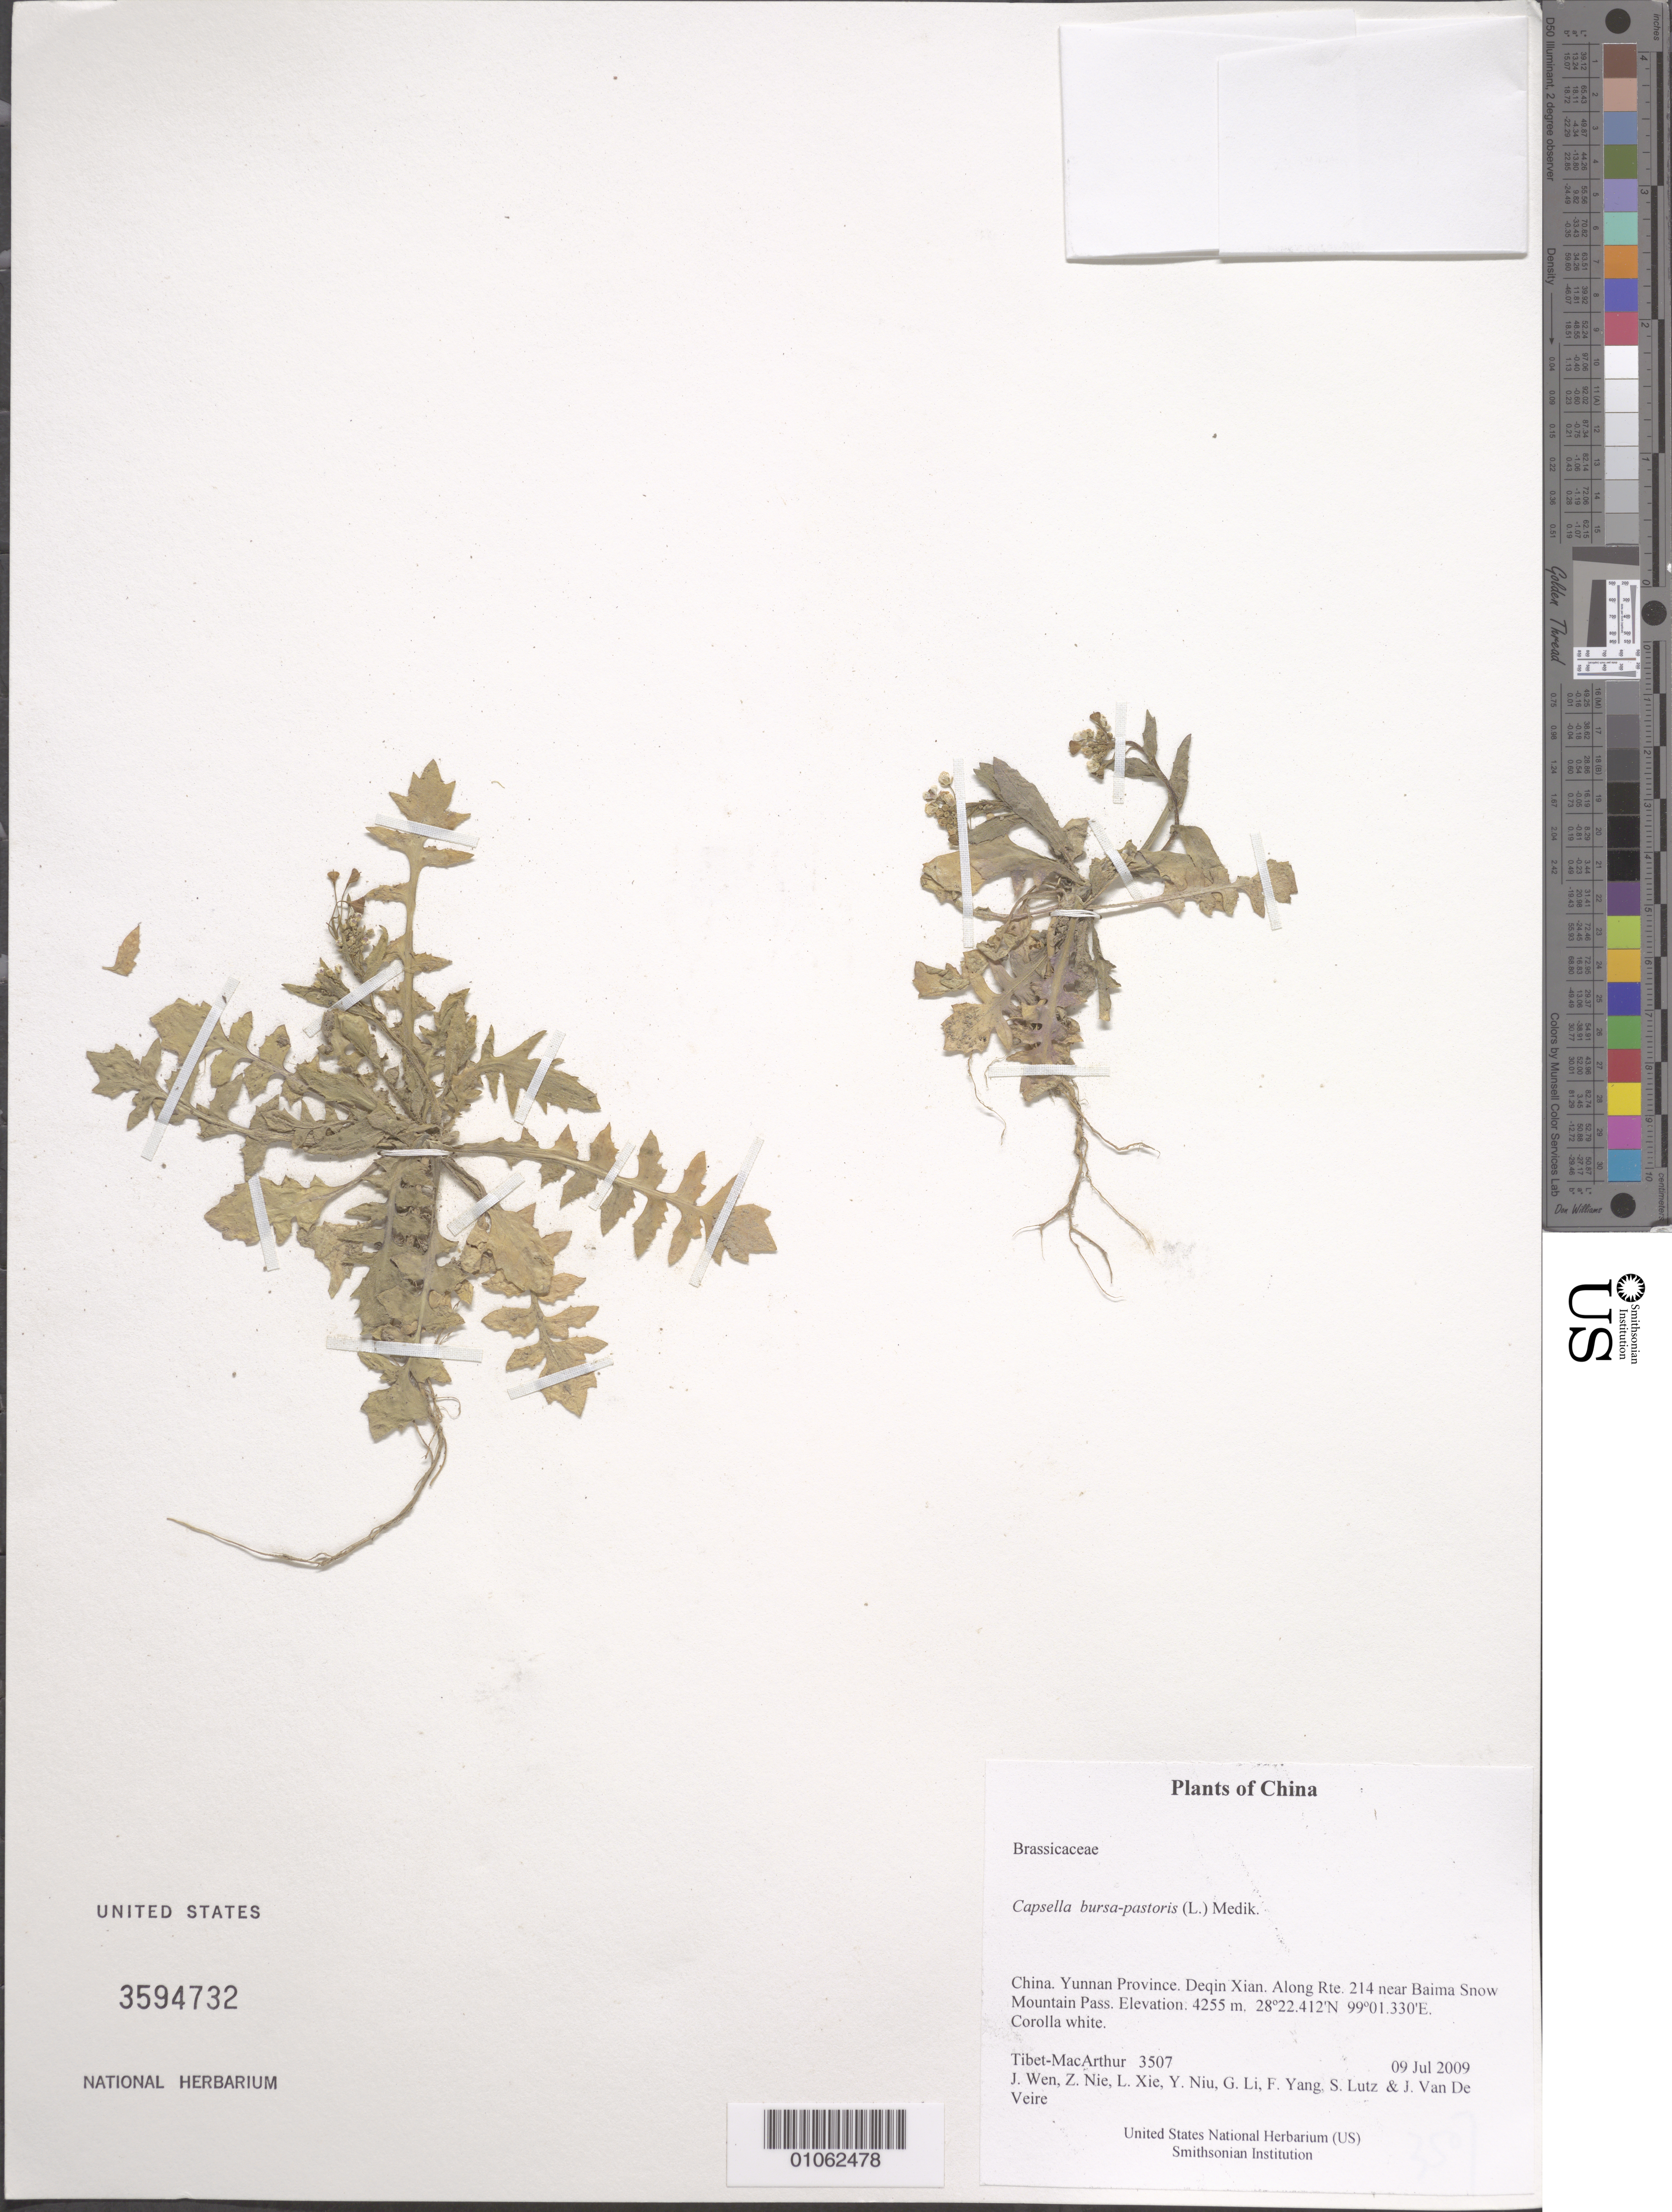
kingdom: Plantae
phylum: Tracheophyta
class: Magnoliopsida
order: Brassicales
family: Brassicaceae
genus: Capsella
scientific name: Capsella bursa-pastoris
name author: (L.) Medik.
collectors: Tibet-MacArthur, J. Wen, Z. Nie, L. Xie, Y. Niu, G. Li, F. Yang, S. Lutz & J. Van De Veire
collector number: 3507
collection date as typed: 09 Jul 2009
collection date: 2009-07-09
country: China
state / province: Yunnan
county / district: Deqin Xian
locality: Along Rte. 214 near Baima Snow Mountain Pass.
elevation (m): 4255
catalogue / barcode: US 3594732